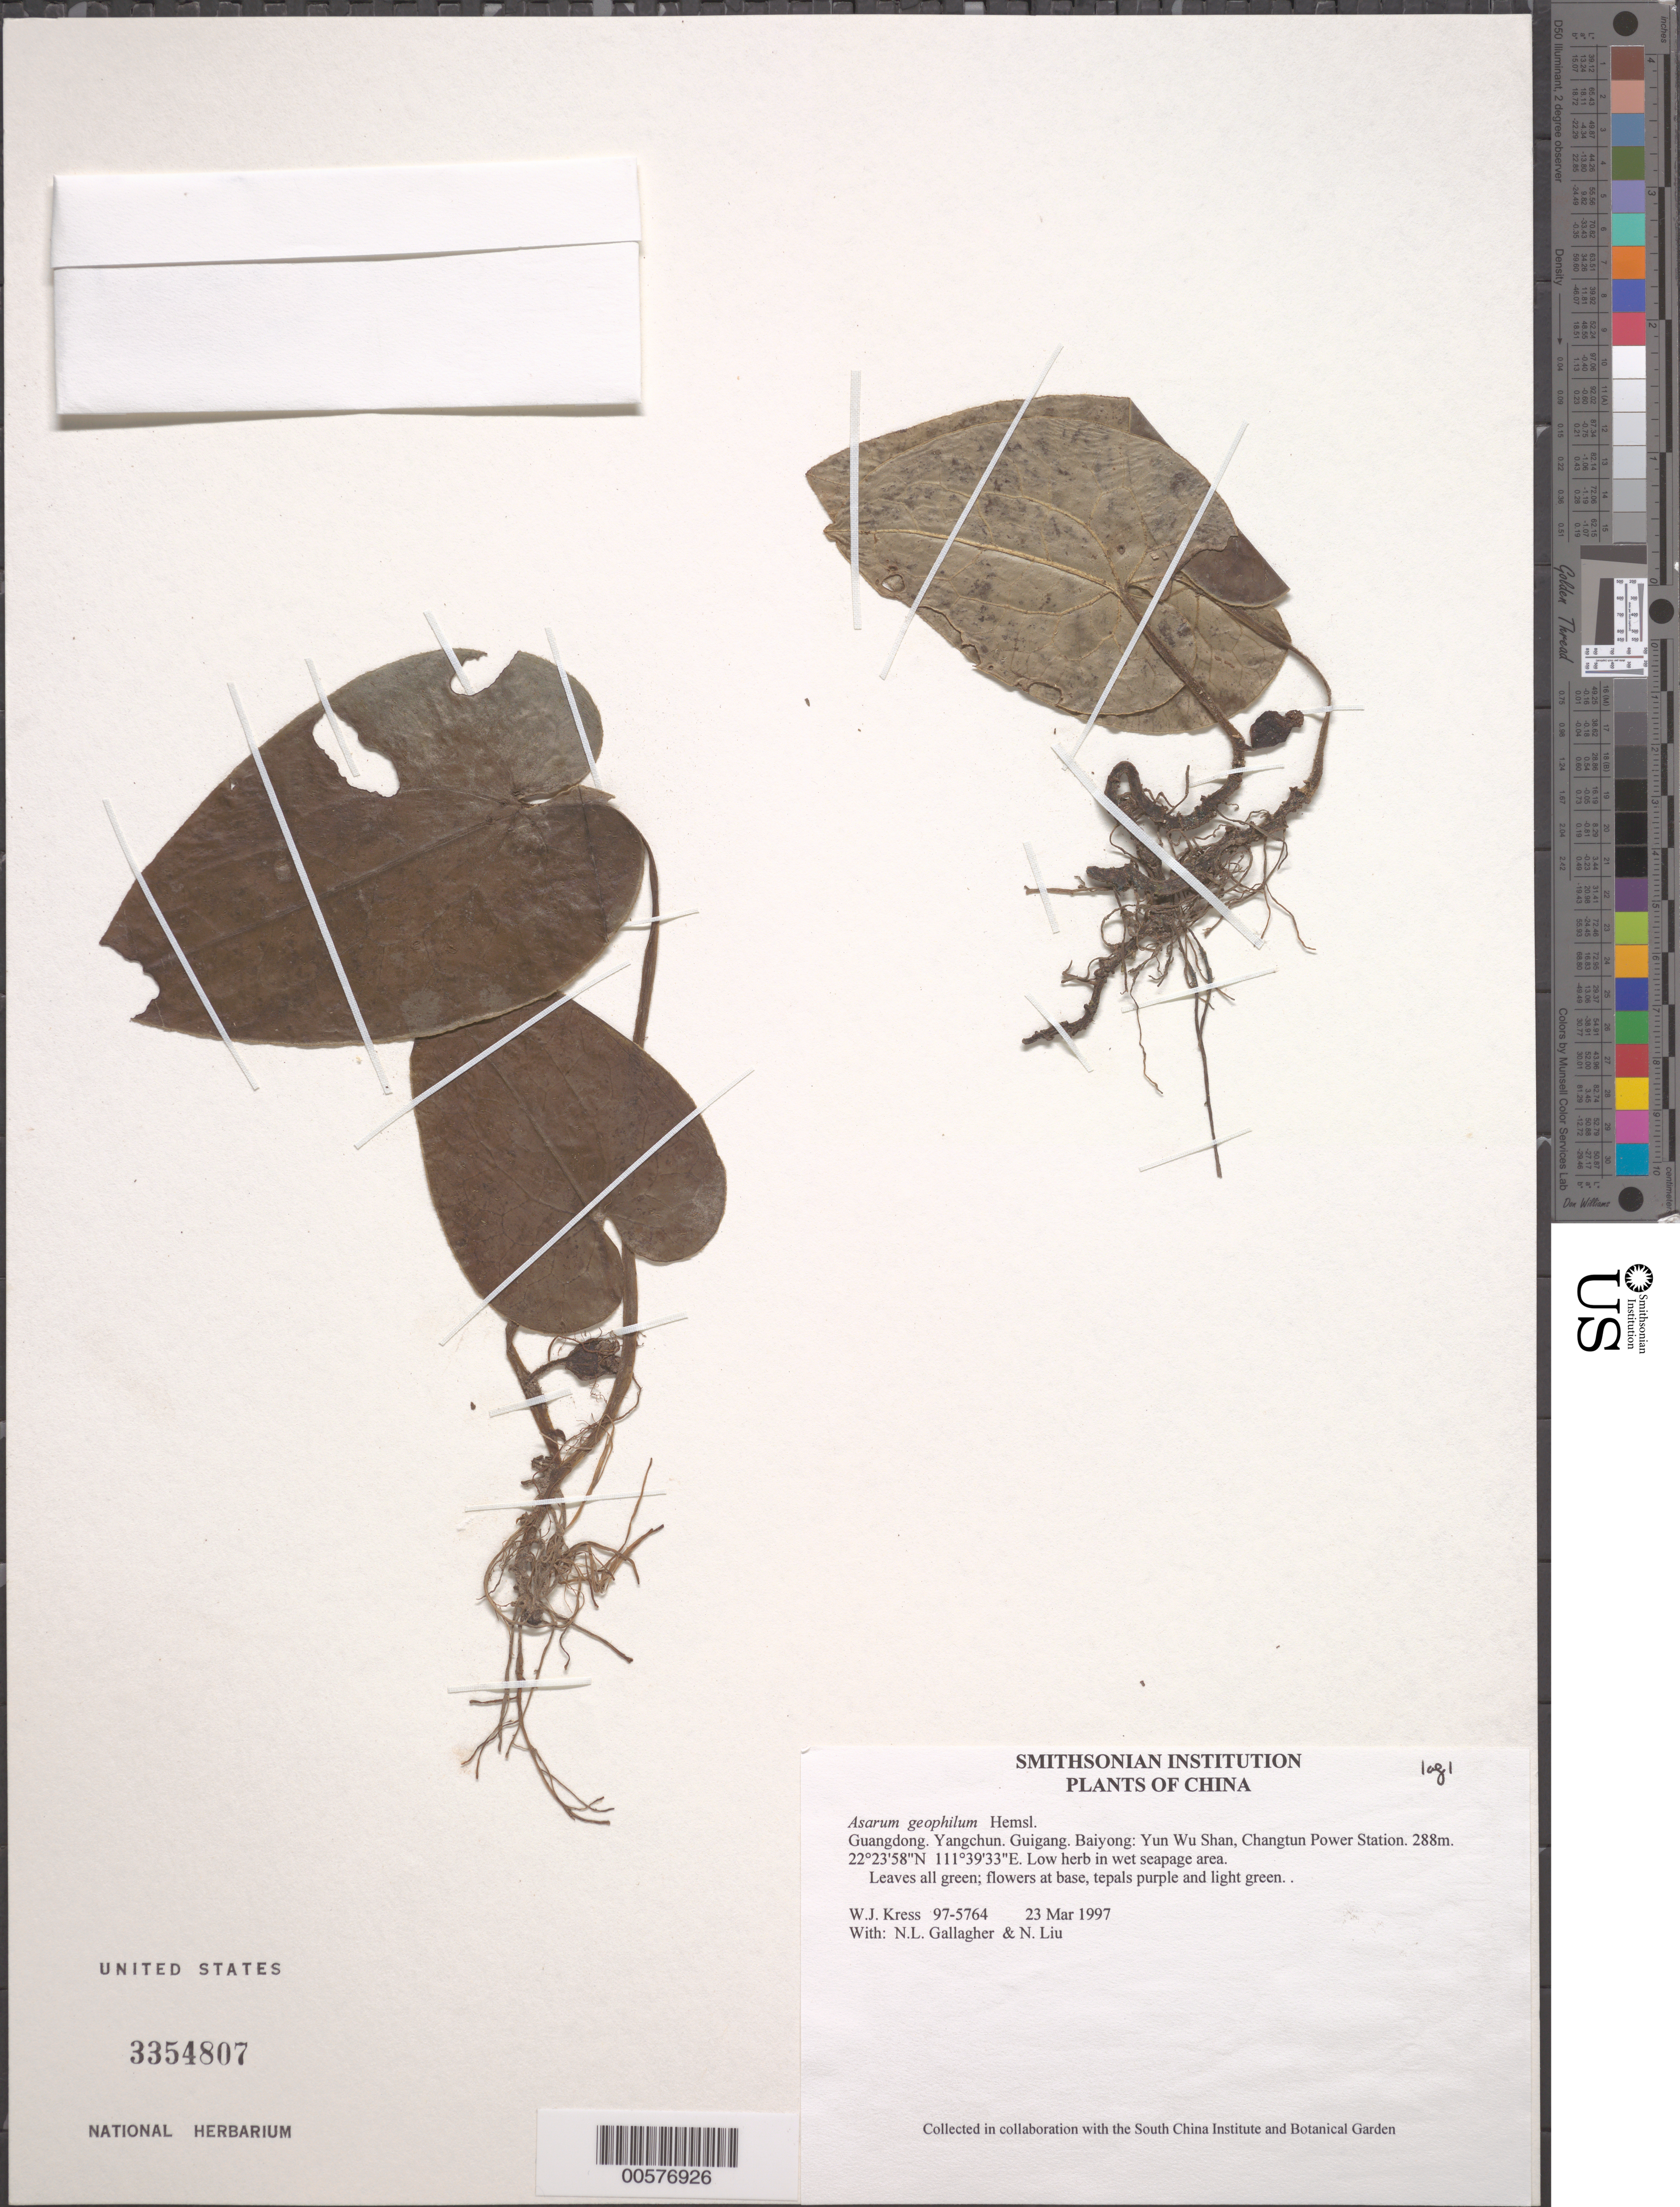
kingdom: Plantae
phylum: Tracheophyta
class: Magnoliopsida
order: Piperales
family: Aristolochiaceae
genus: Asarum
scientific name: Asarum geophilum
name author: Hemsl.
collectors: W. J. Kress, N. L. Gallagher & N. Liu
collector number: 97-5764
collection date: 1997-03-23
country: China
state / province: Guangdong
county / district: Yangchun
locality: Guigang. Baiyong: Yun Wu Shan, Changtun Power Station.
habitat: Low herb in wet seapage area.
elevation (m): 288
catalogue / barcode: US 3354807